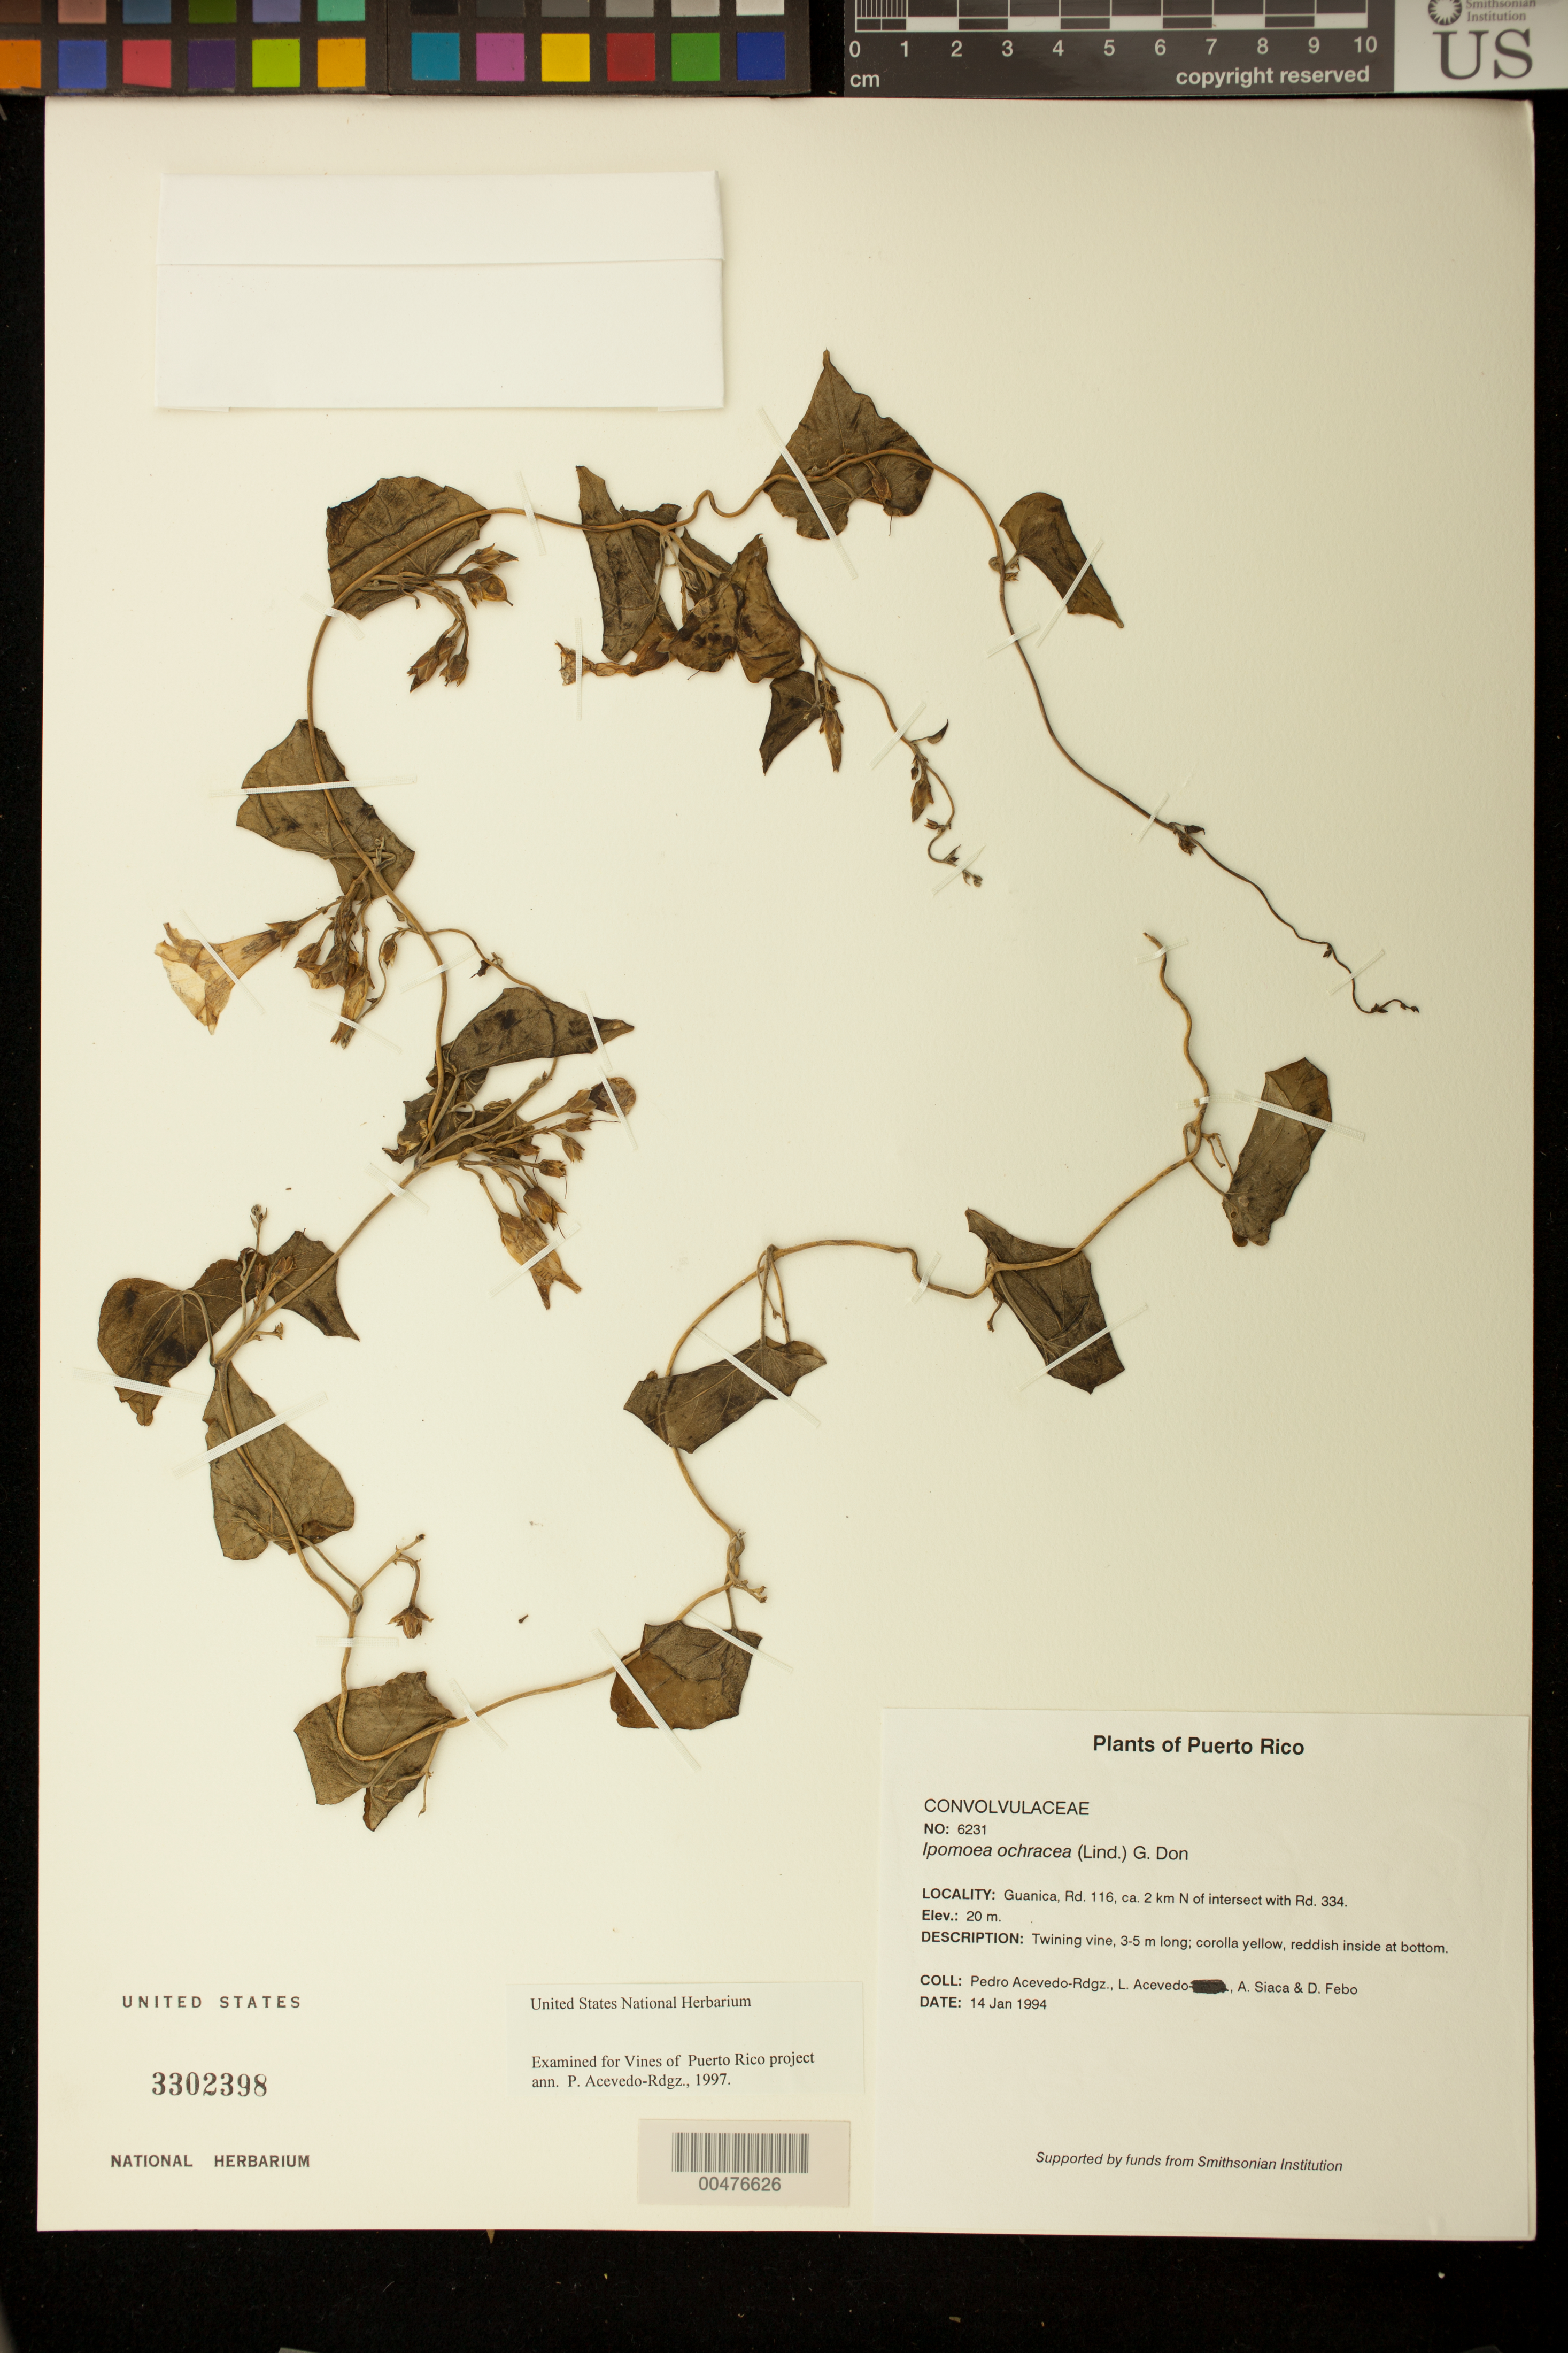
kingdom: Plantae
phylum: Tracheophyta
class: Magnoliopsida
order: Solanales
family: Convolvulaceae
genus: Ipomoea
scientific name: Ipomoea ochracea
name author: (Lindl.) G. Don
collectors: P. Acevedo-Rodr., L. Acevedo, A. Siaca & D. Febo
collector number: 6231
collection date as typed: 14 Jan 1994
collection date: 1994-01-14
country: Puerto Rico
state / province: Guánica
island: Puerto Rico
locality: Guánica, Rd. 116, ca. 2 km N of intersection with Rd. 334.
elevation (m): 20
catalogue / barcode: US 3302398